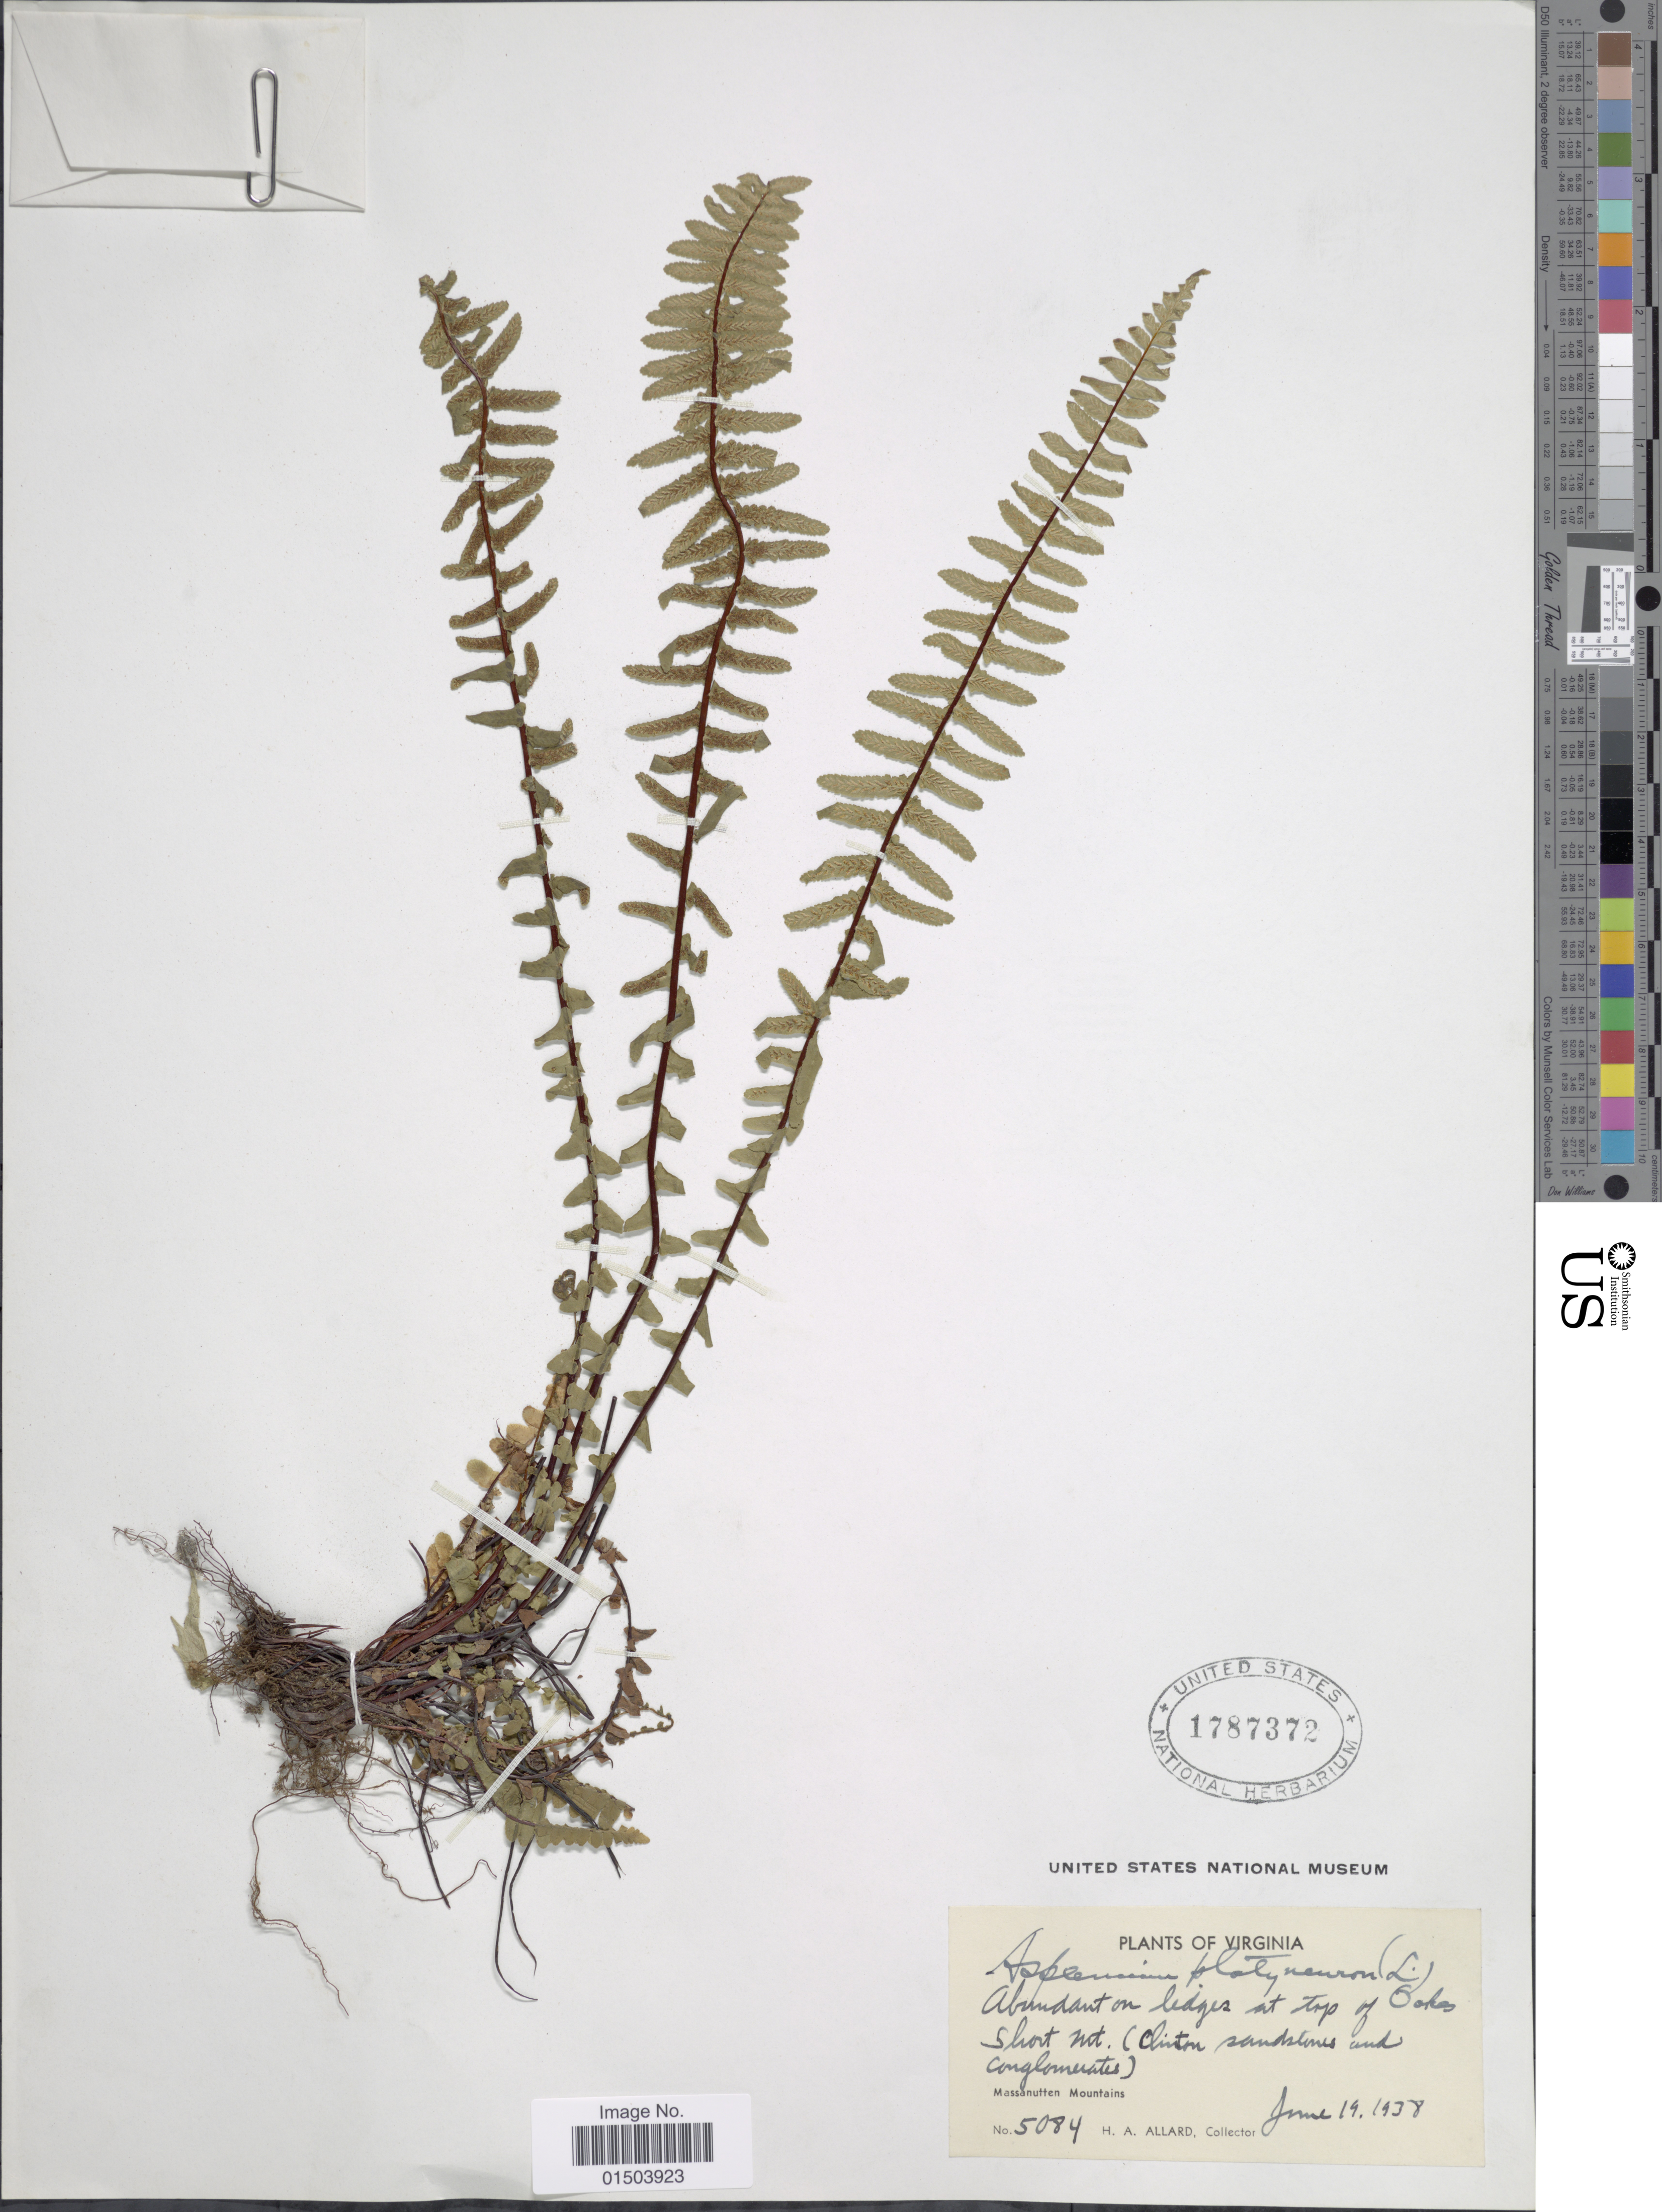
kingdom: Plantae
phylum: Tracheophyta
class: Polypodiopsida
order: Polypodiales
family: Aspleniaceae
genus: Asplenium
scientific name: Asplenium platyneuron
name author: (L.) Britton, Stearns & Poggenb.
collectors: H. A. Allard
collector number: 5084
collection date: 1938-06-19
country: United States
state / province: Virginia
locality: Abundant on ledges at top of Short Mt. (Clinton sandstones and conglomerates). Massanutten Mountains.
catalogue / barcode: US 1787372